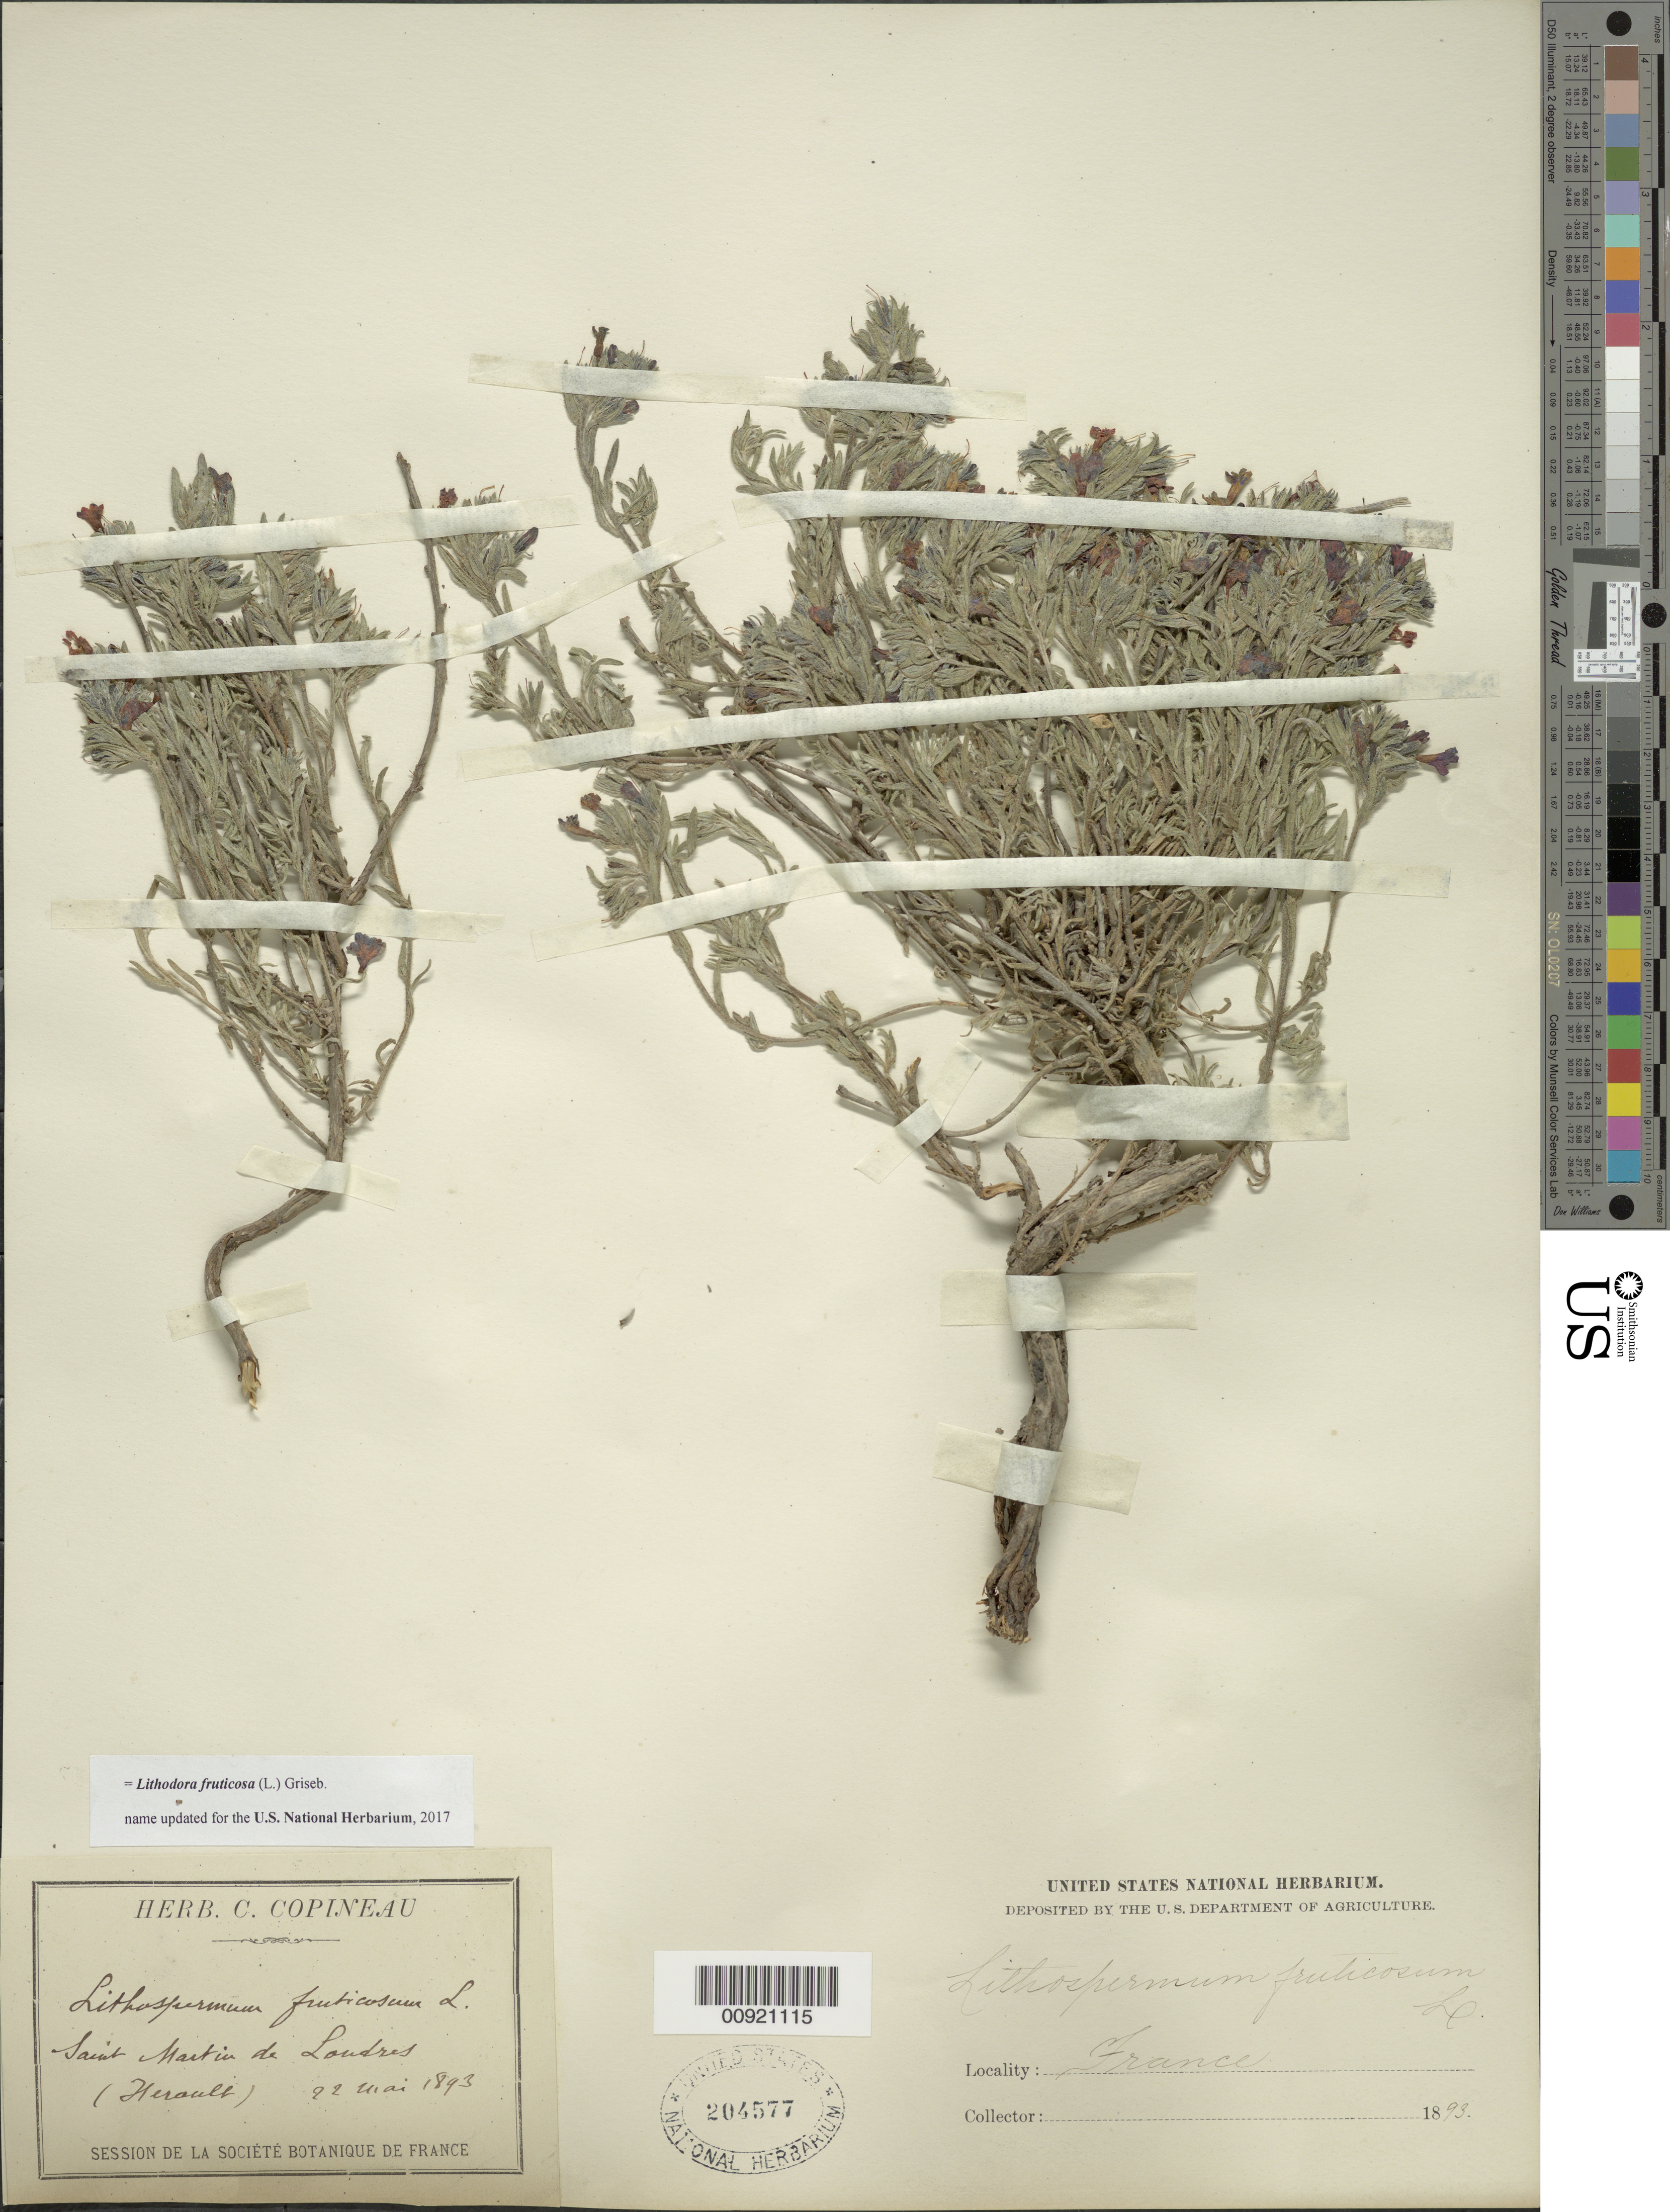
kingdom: Plantae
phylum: Tracheophyta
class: Magnoliopsida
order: Boraginales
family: Boraginaceae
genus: Lithodora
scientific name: Lithodora fruticosa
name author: (L.) Griseb.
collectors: C. Copineau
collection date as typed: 22 May 1893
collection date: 1893-05-22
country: France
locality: Herault. Saiub Martin de Laudres.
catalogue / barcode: US 204577